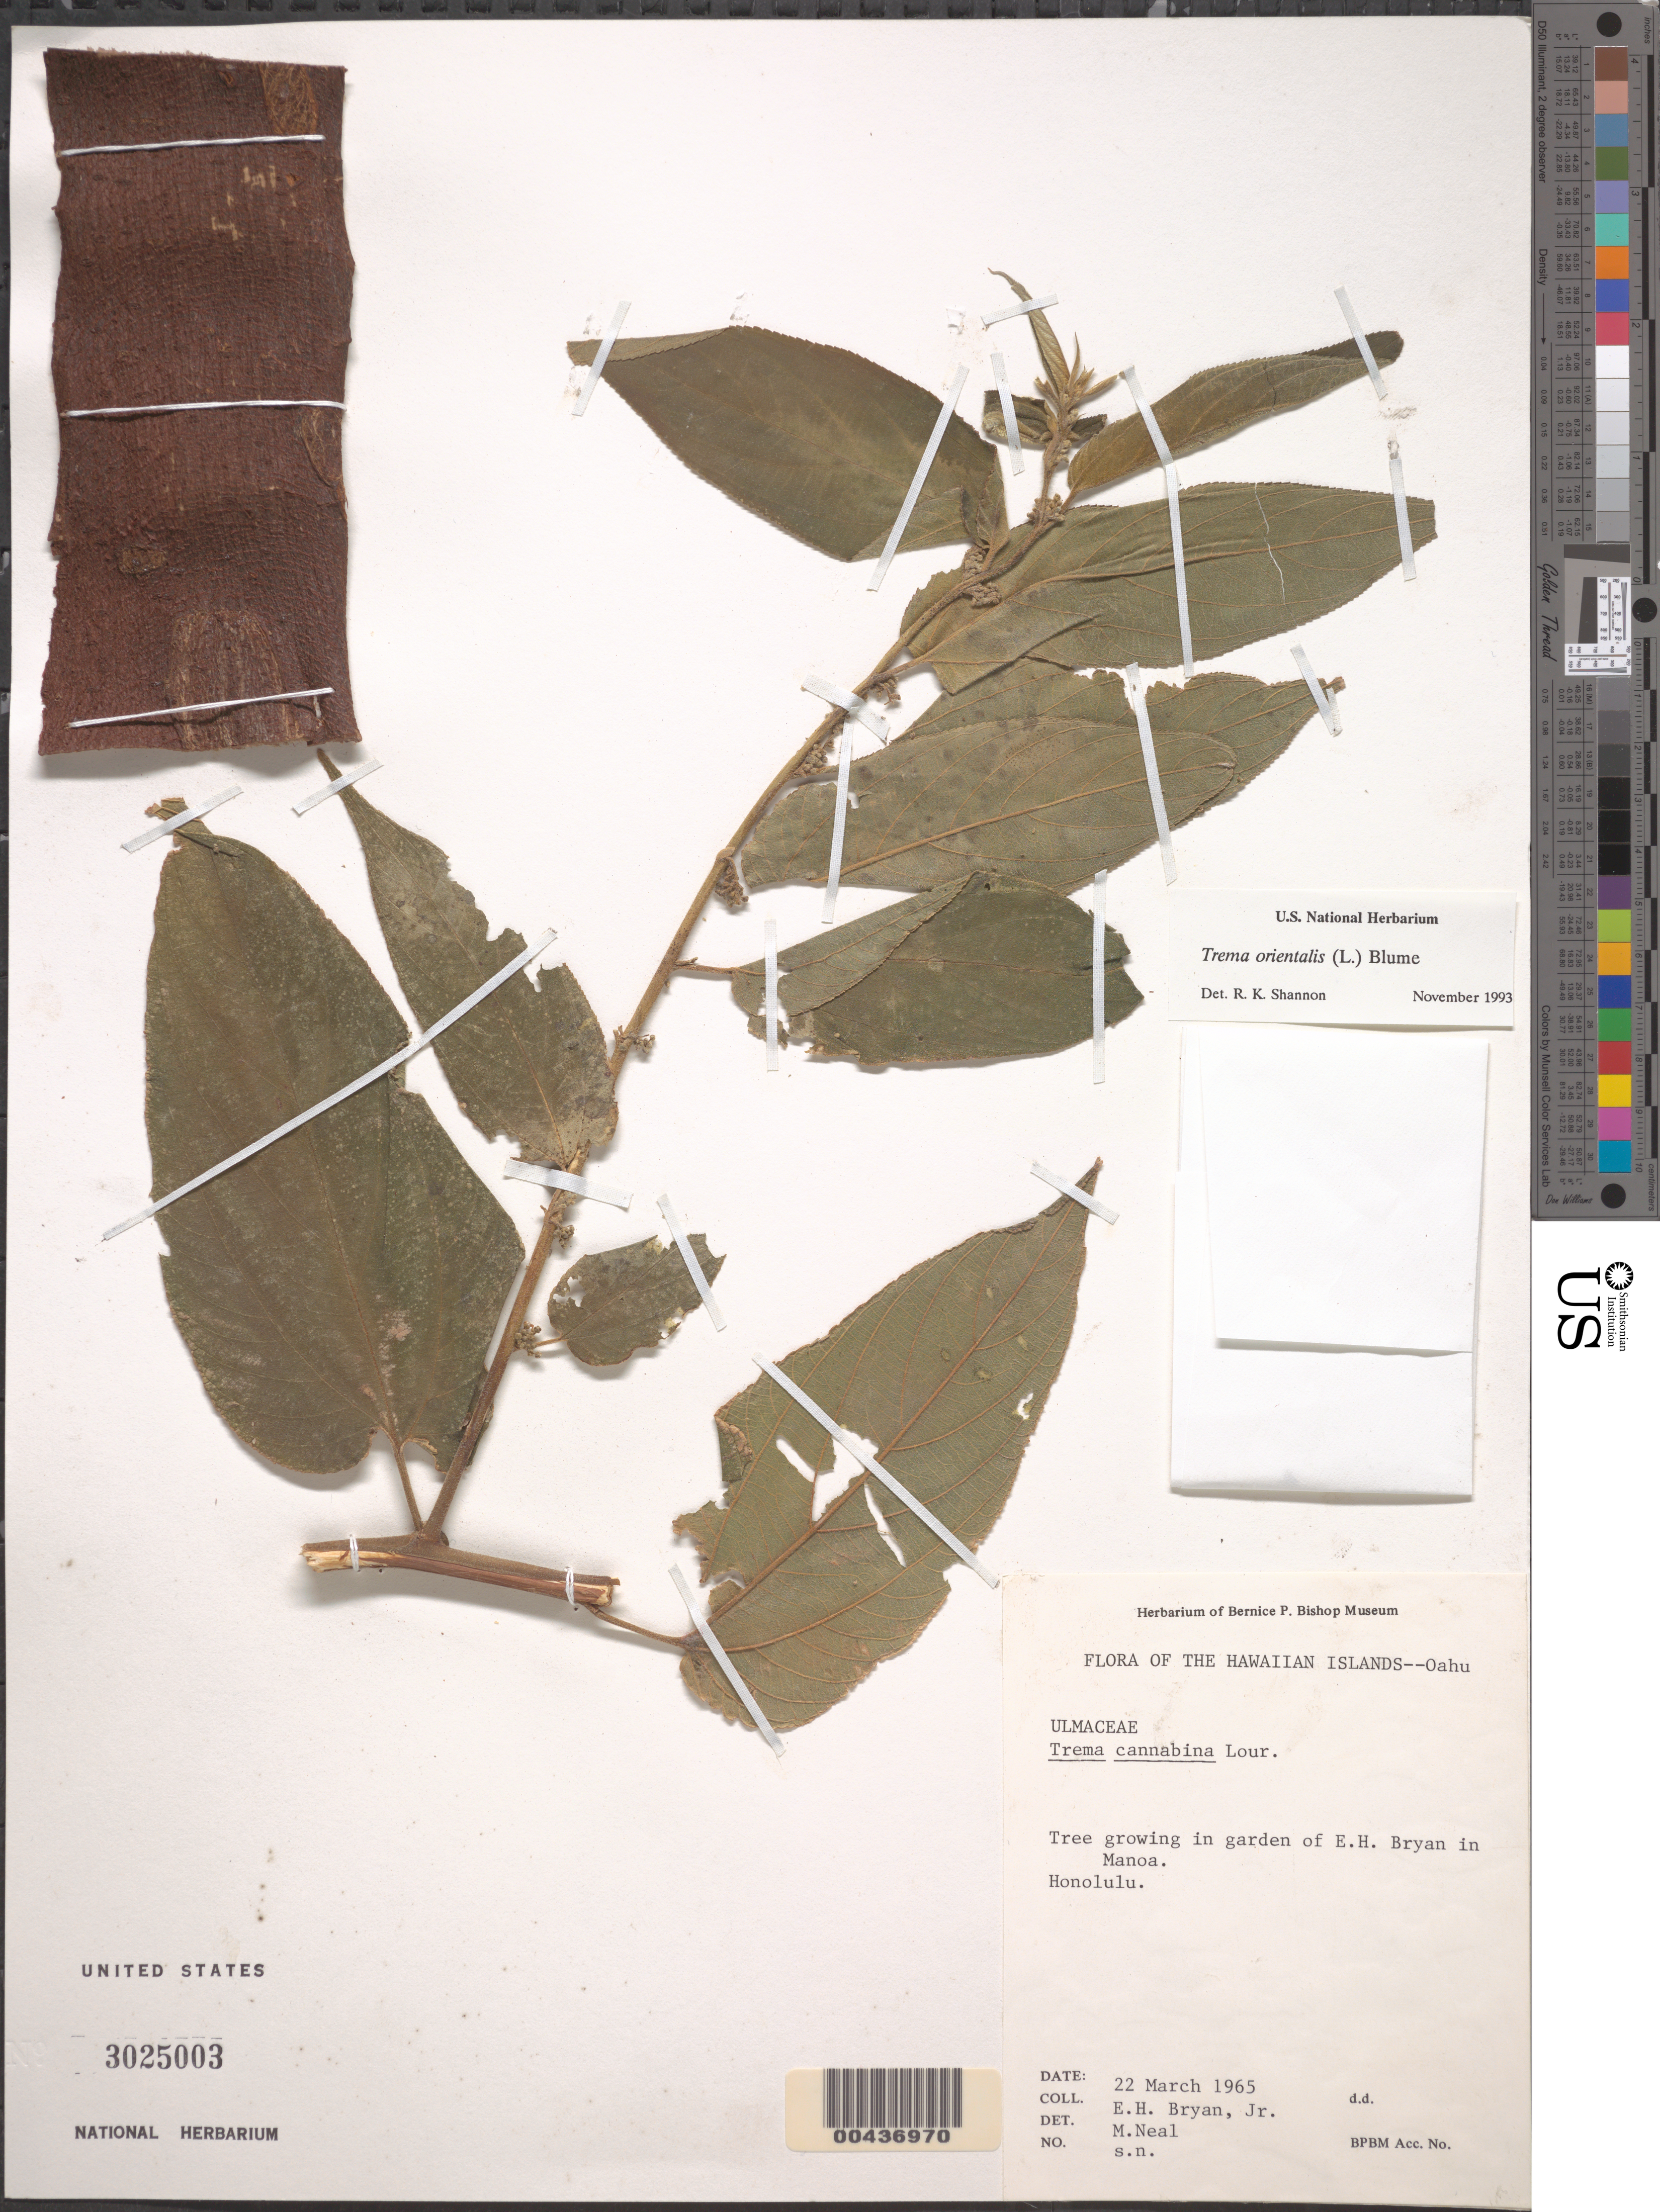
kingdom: Plantae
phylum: Tracheophyta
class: Magnoliopsida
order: Rosales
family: Cannabaceae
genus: Trema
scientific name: Trema orientale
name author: (L.) Blume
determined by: Shannon, R. K., (UNITED STATES)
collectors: E. Bryan Jr. & M. Neal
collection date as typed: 22 Mar 1965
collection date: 1965-03-22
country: United States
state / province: Hawaii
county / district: Honolulu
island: Oahu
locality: Oahu, Honolulu, in garden of E.H. Bryan in Manoa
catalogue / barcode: US 3025003